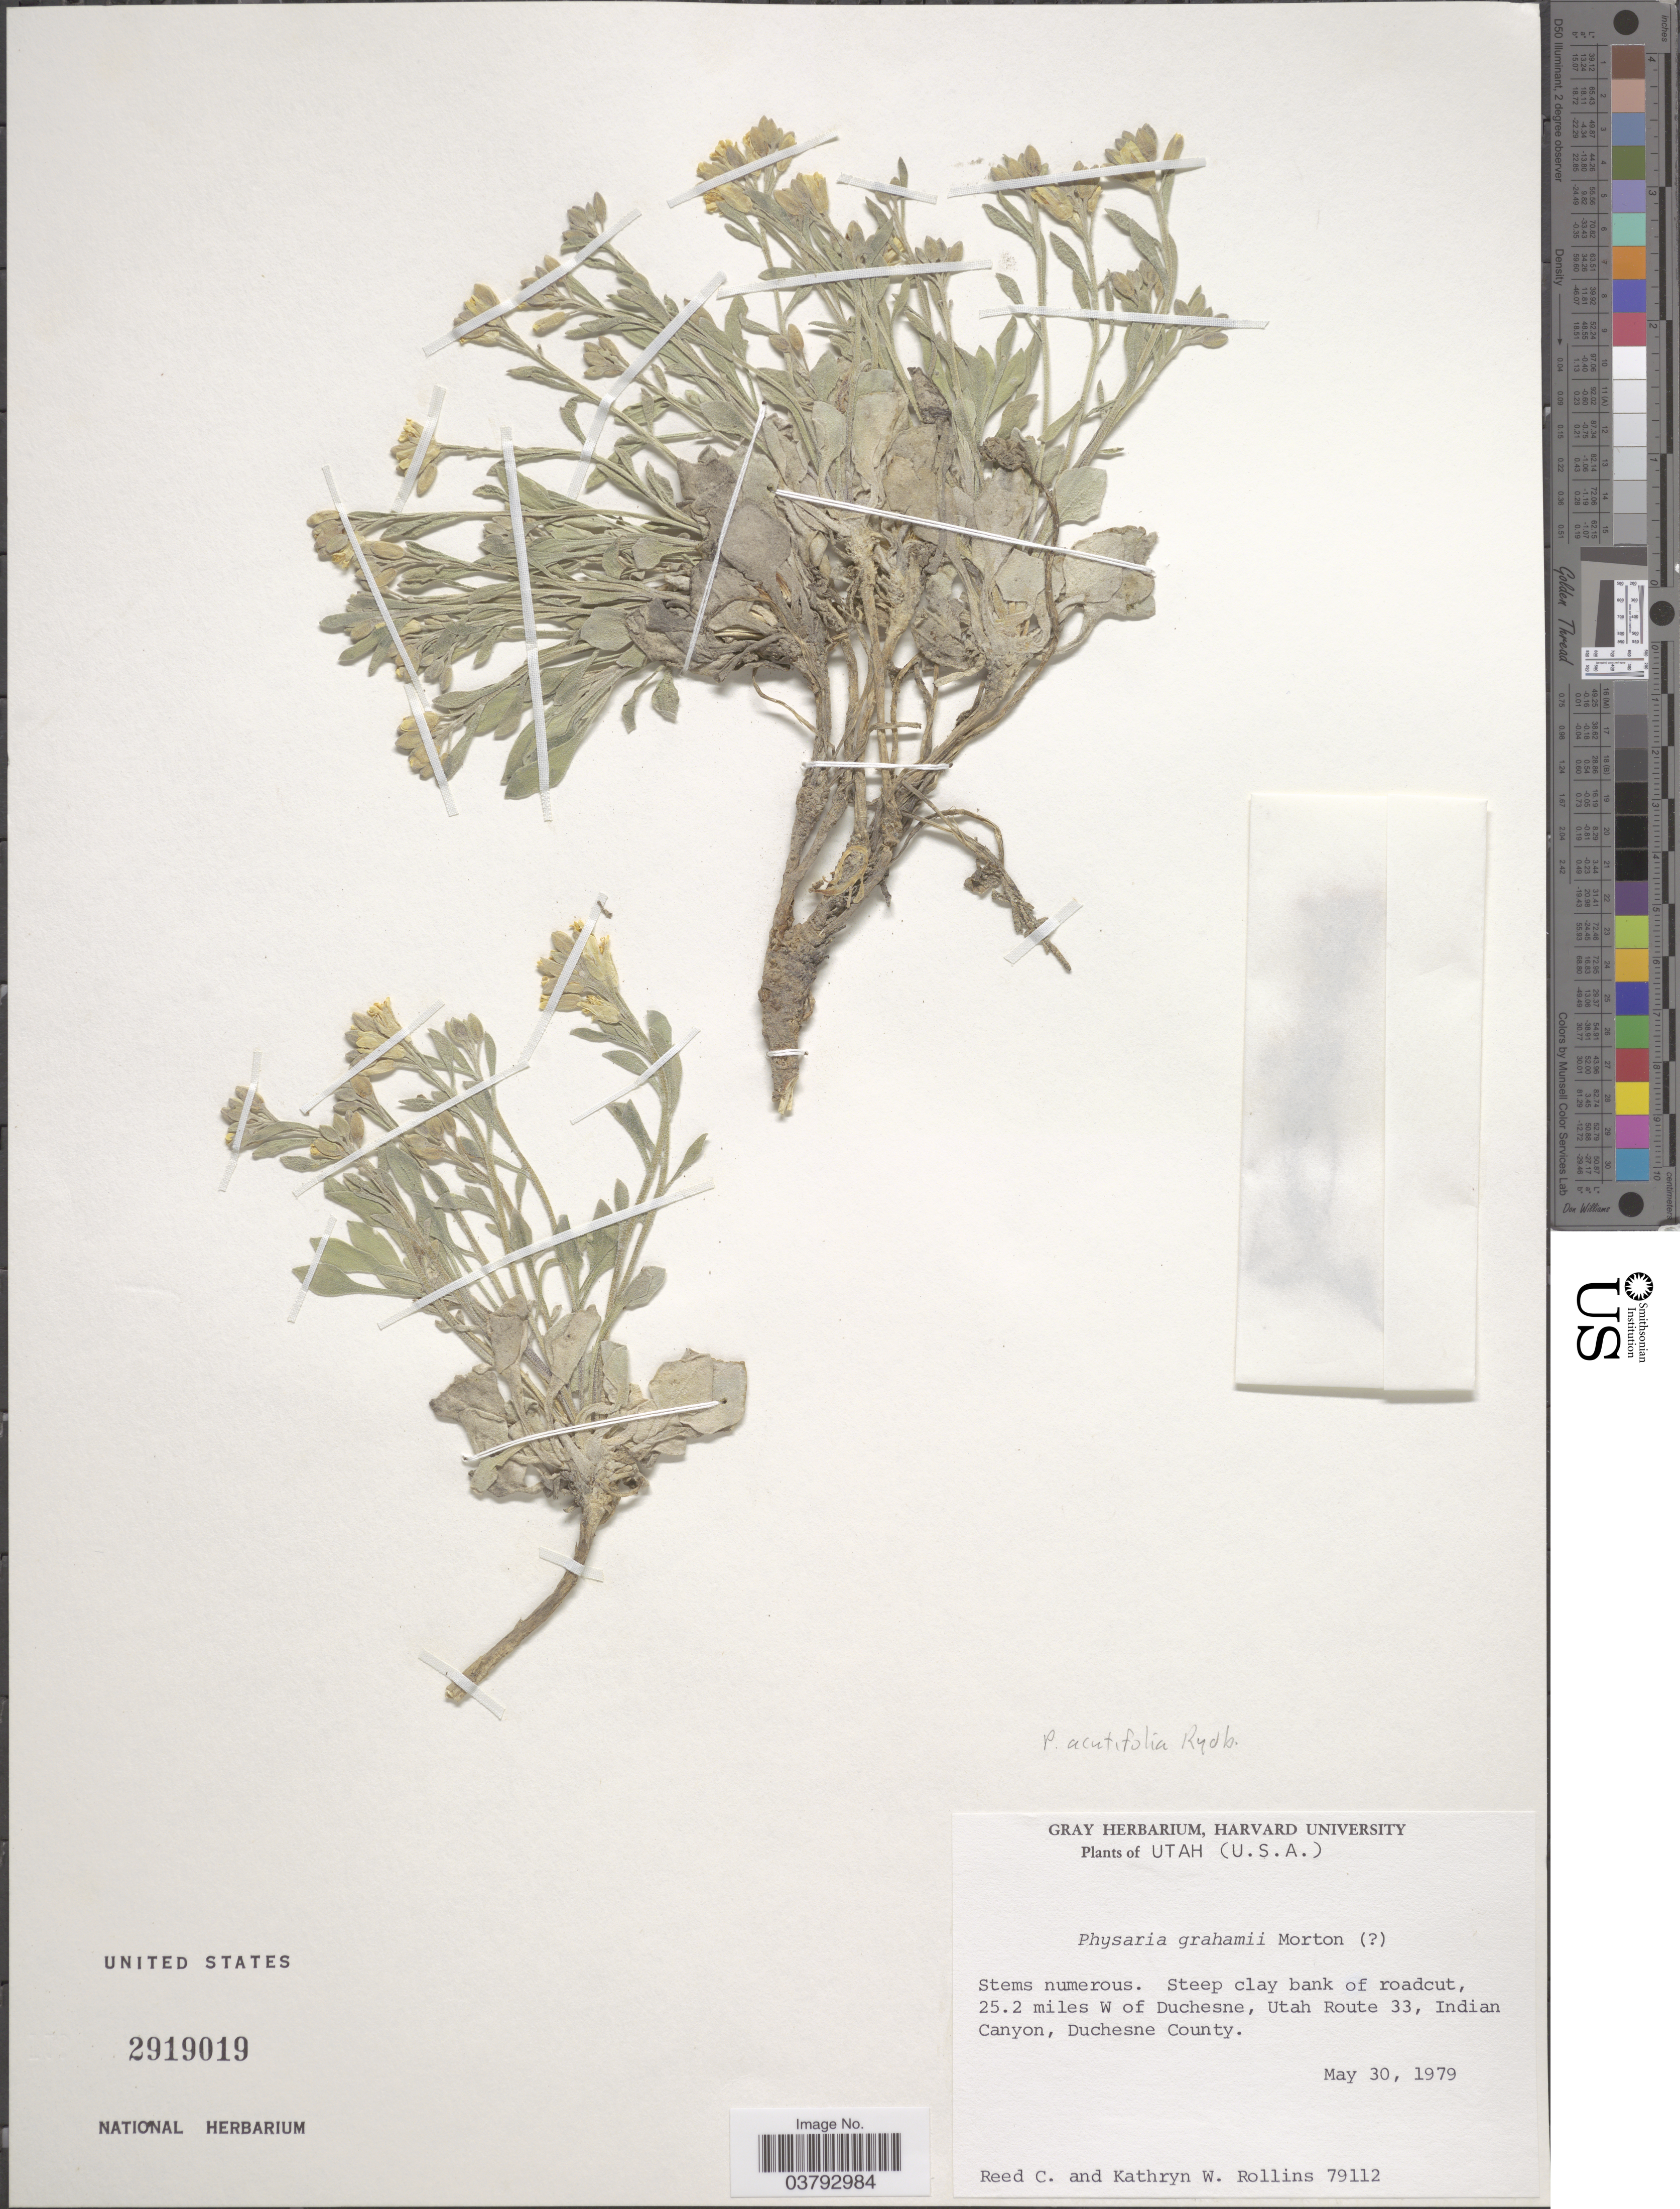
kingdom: Plantae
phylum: Tracheophyta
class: Magnoliopsida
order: Brassicales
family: Brassicaceae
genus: Physaria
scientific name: Physaria grahami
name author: C.V. Morton ex E.H. Graham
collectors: R. C. Rollins & K. W. Rollins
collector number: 79112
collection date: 1979-05-30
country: United States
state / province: Utah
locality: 25.2 miles W of Duchesne, Utah Route 33, Indian Canyon, Duchesne County.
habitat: steep clay bank of road-cut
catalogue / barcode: US 2919019